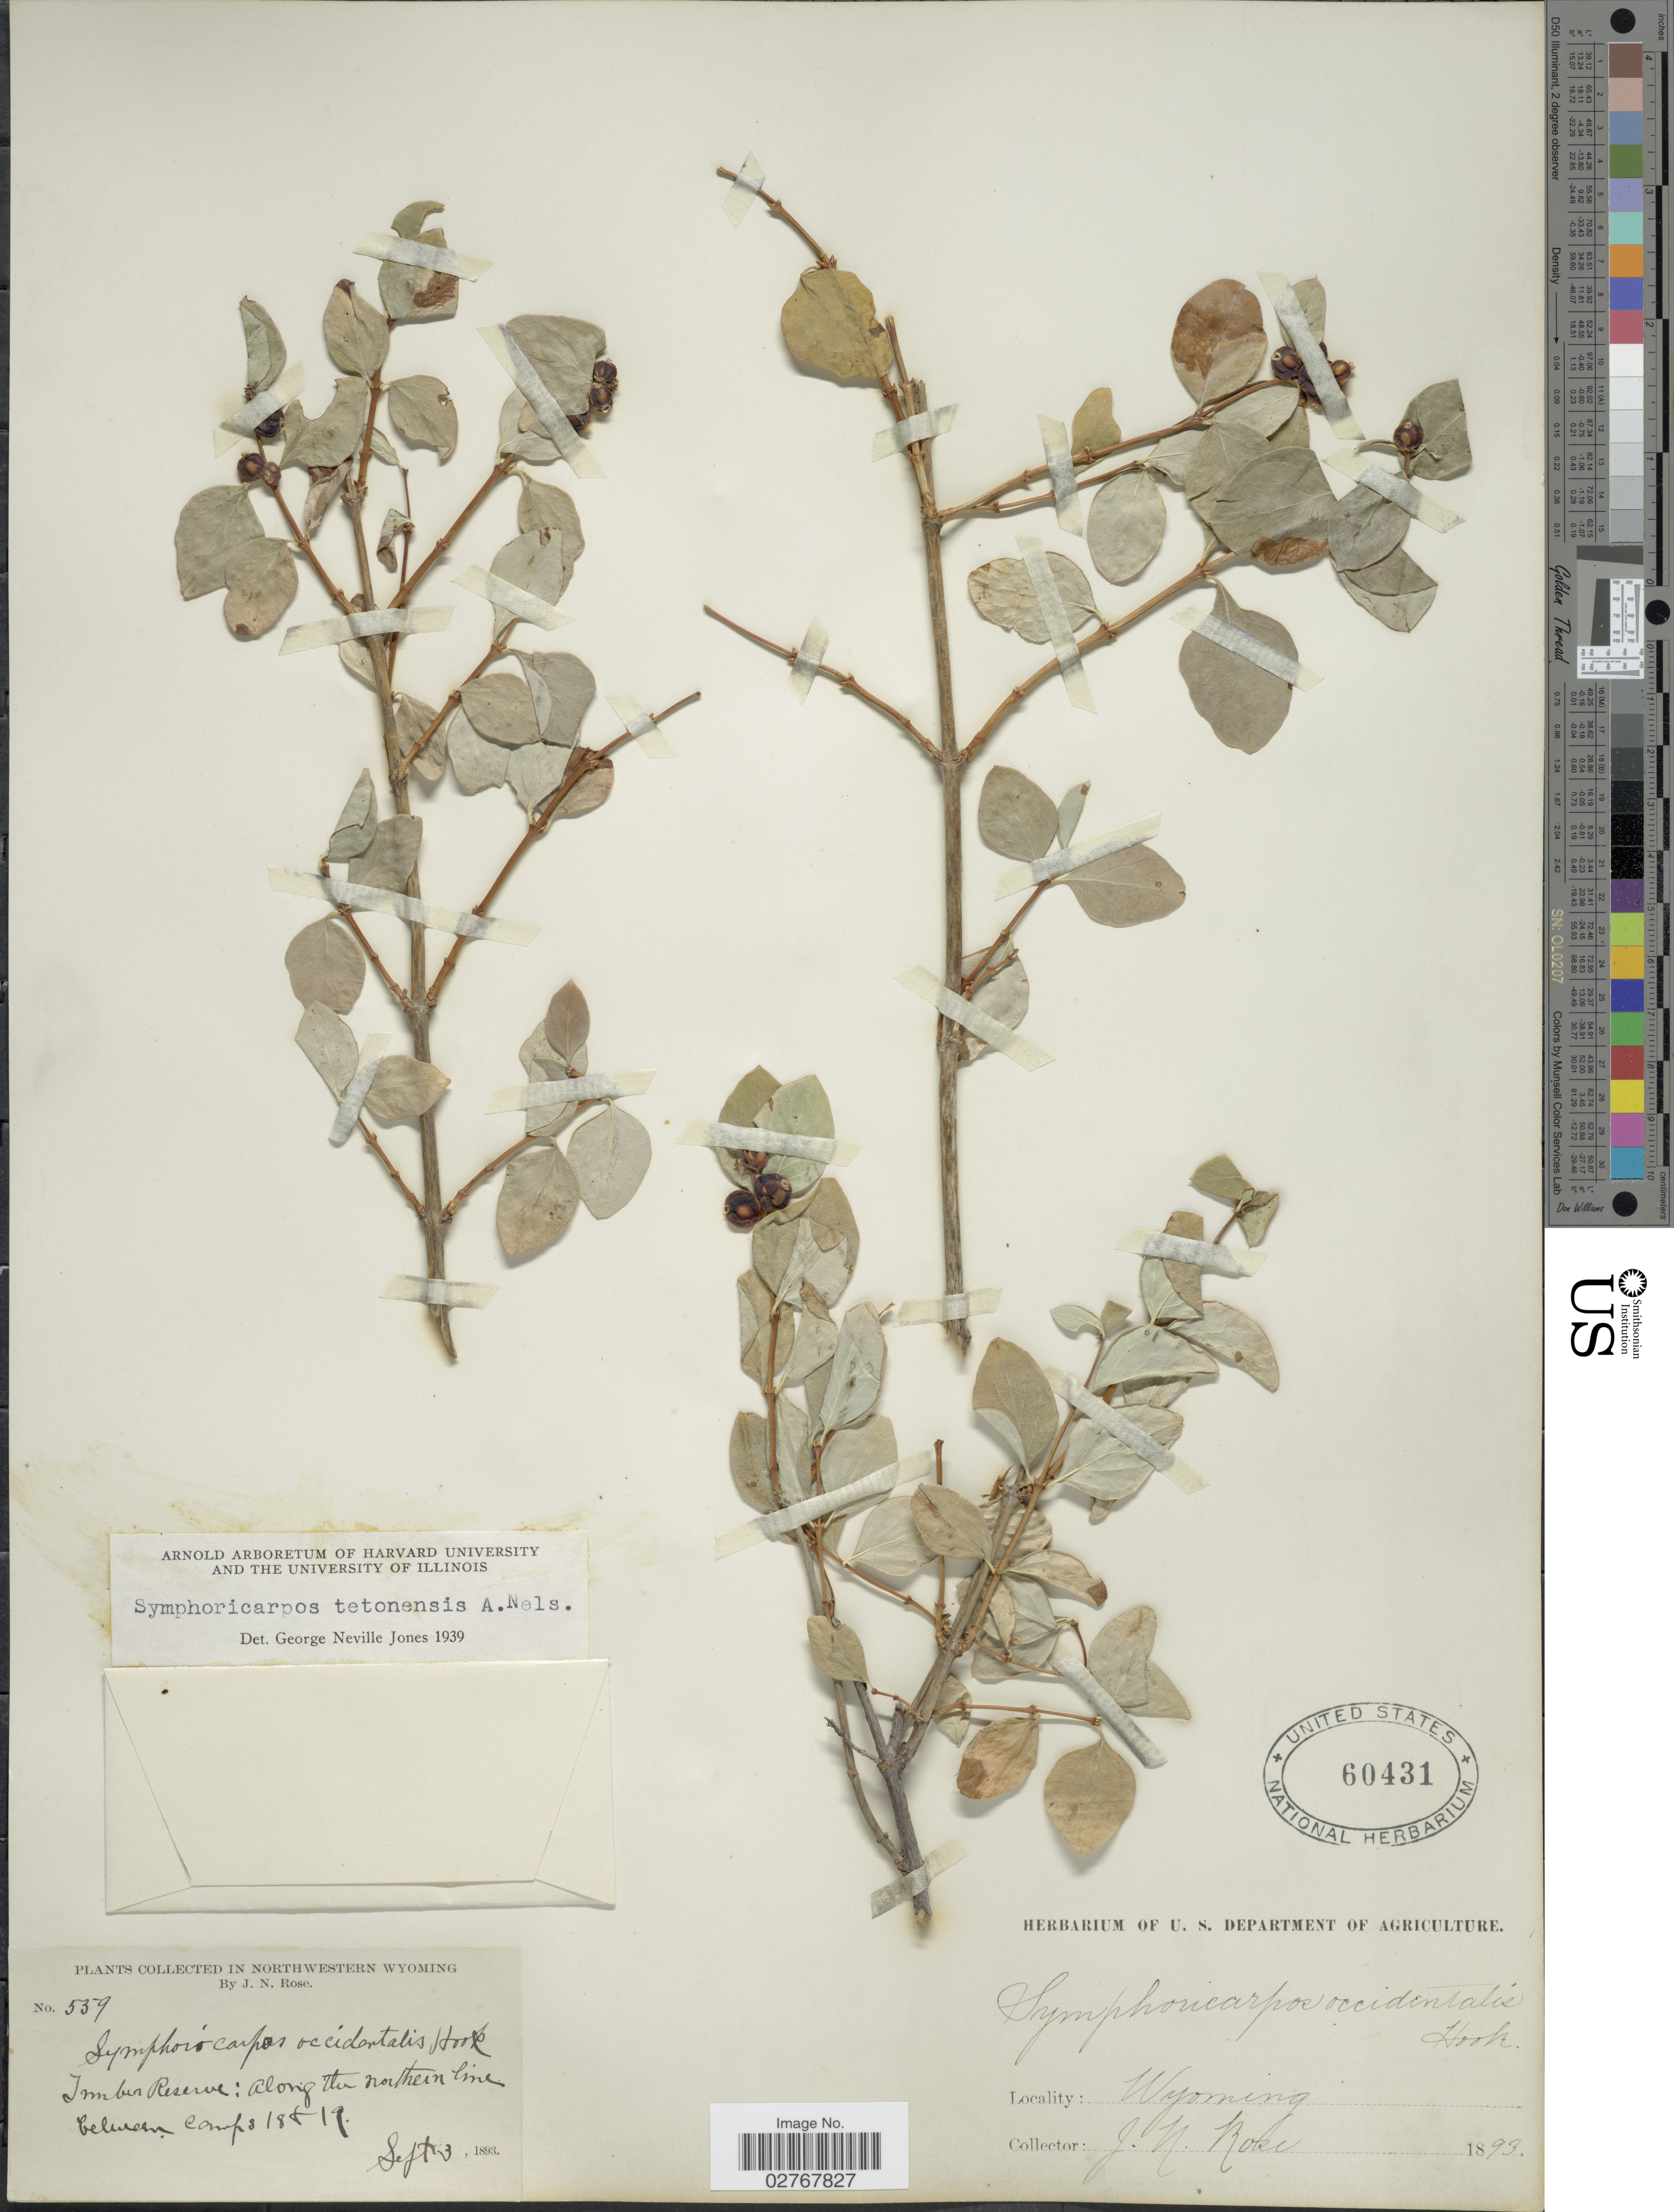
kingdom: Plantae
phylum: Tracheophyta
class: Magnoliopsida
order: Dipsacales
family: Caprifoliaceae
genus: Symphoricarpos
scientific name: Symphoricarpos tetonensis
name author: A. Nelson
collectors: J. N. Rose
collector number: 559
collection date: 1893-09-03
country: United States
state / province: Wyoming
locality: Northwestern Wyoming, Timber Reserve: Along the northern line between Camps 18 & 19.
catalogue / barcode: US 60431